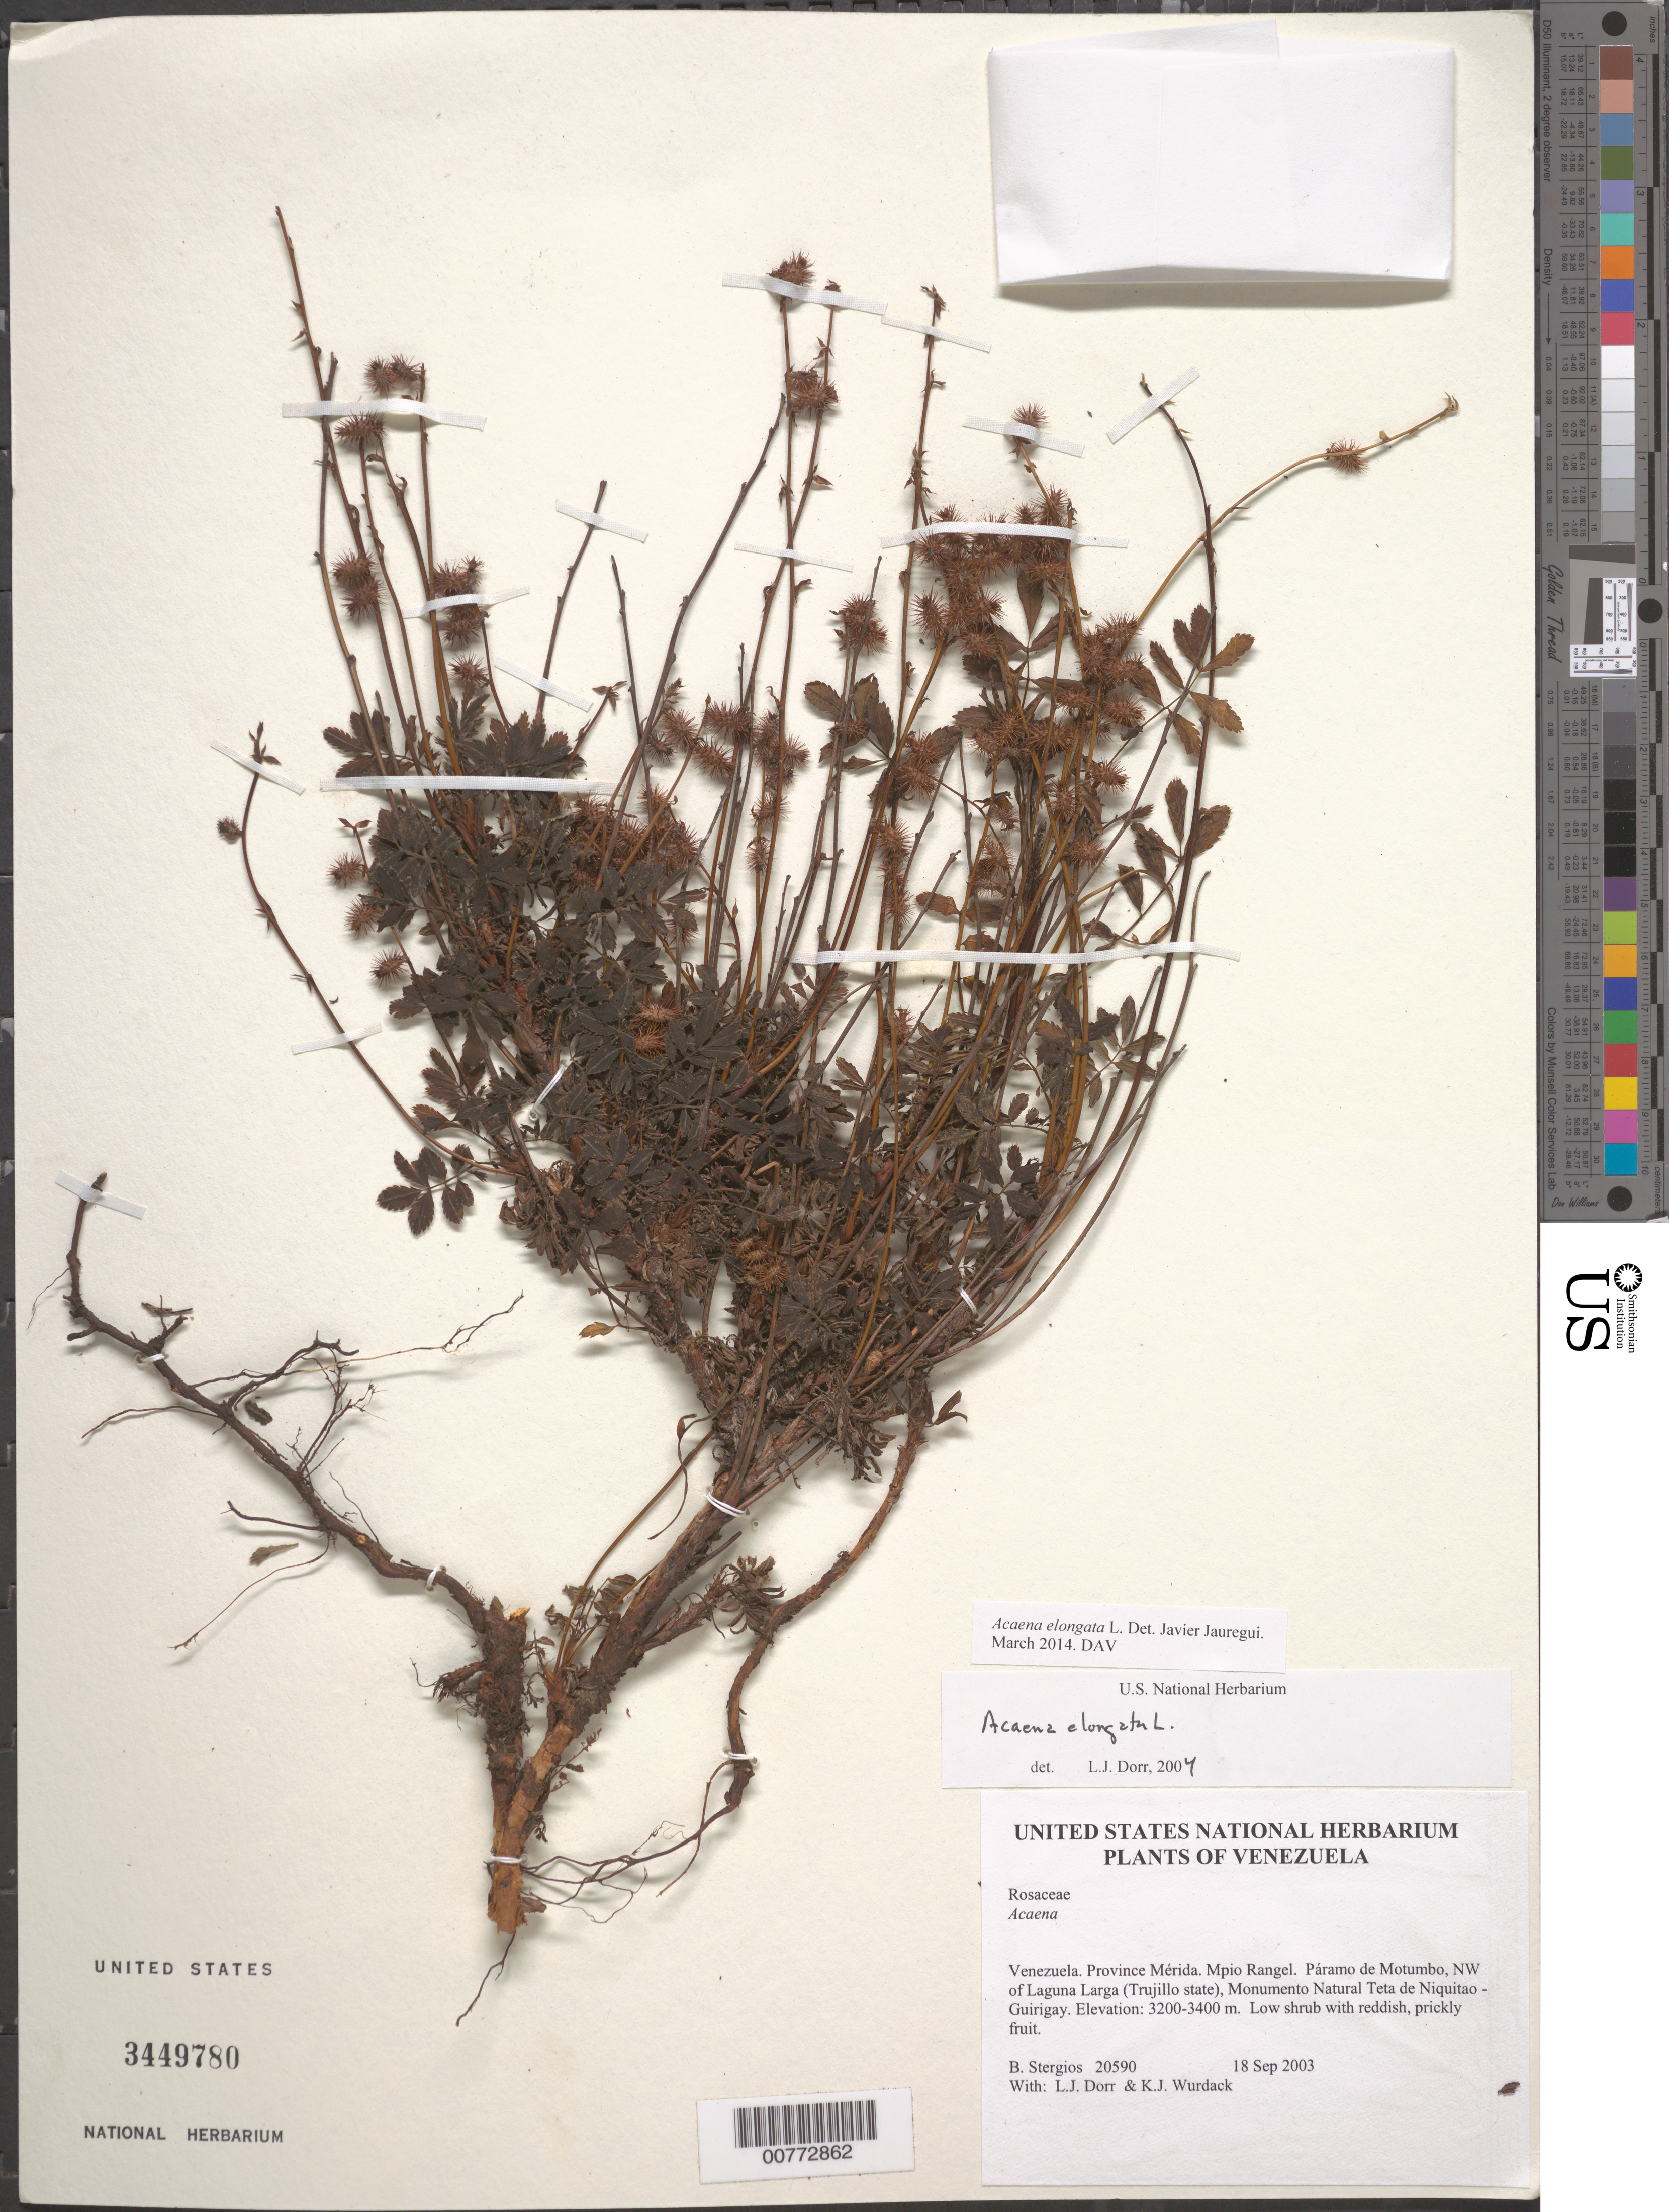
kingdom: Plantae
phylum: Tracheophyta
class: Magnoliopsida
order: Rosales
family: Rosaceae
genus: Acaena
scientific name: Acaena elongata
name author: L.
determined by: Dorr, L. J., (BOT), Smithsonian Institution - National Museum of Natural History (UNITED STATES)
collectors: B. G. Stergios, L. J. Dorr & K. Wurdack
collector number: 20590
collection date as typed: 18 Sep 2003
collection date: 2003-09-18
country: Venezuela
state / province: Mérida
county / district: Rangel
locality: Páramo de Motumbo, NW of Laguna Larga (Trujillo state), Monumento Natural Teta de Niquitao - Guirigay.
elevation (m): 3200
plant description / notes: F, MO, NY, PORT, US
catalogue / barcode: US 3449780